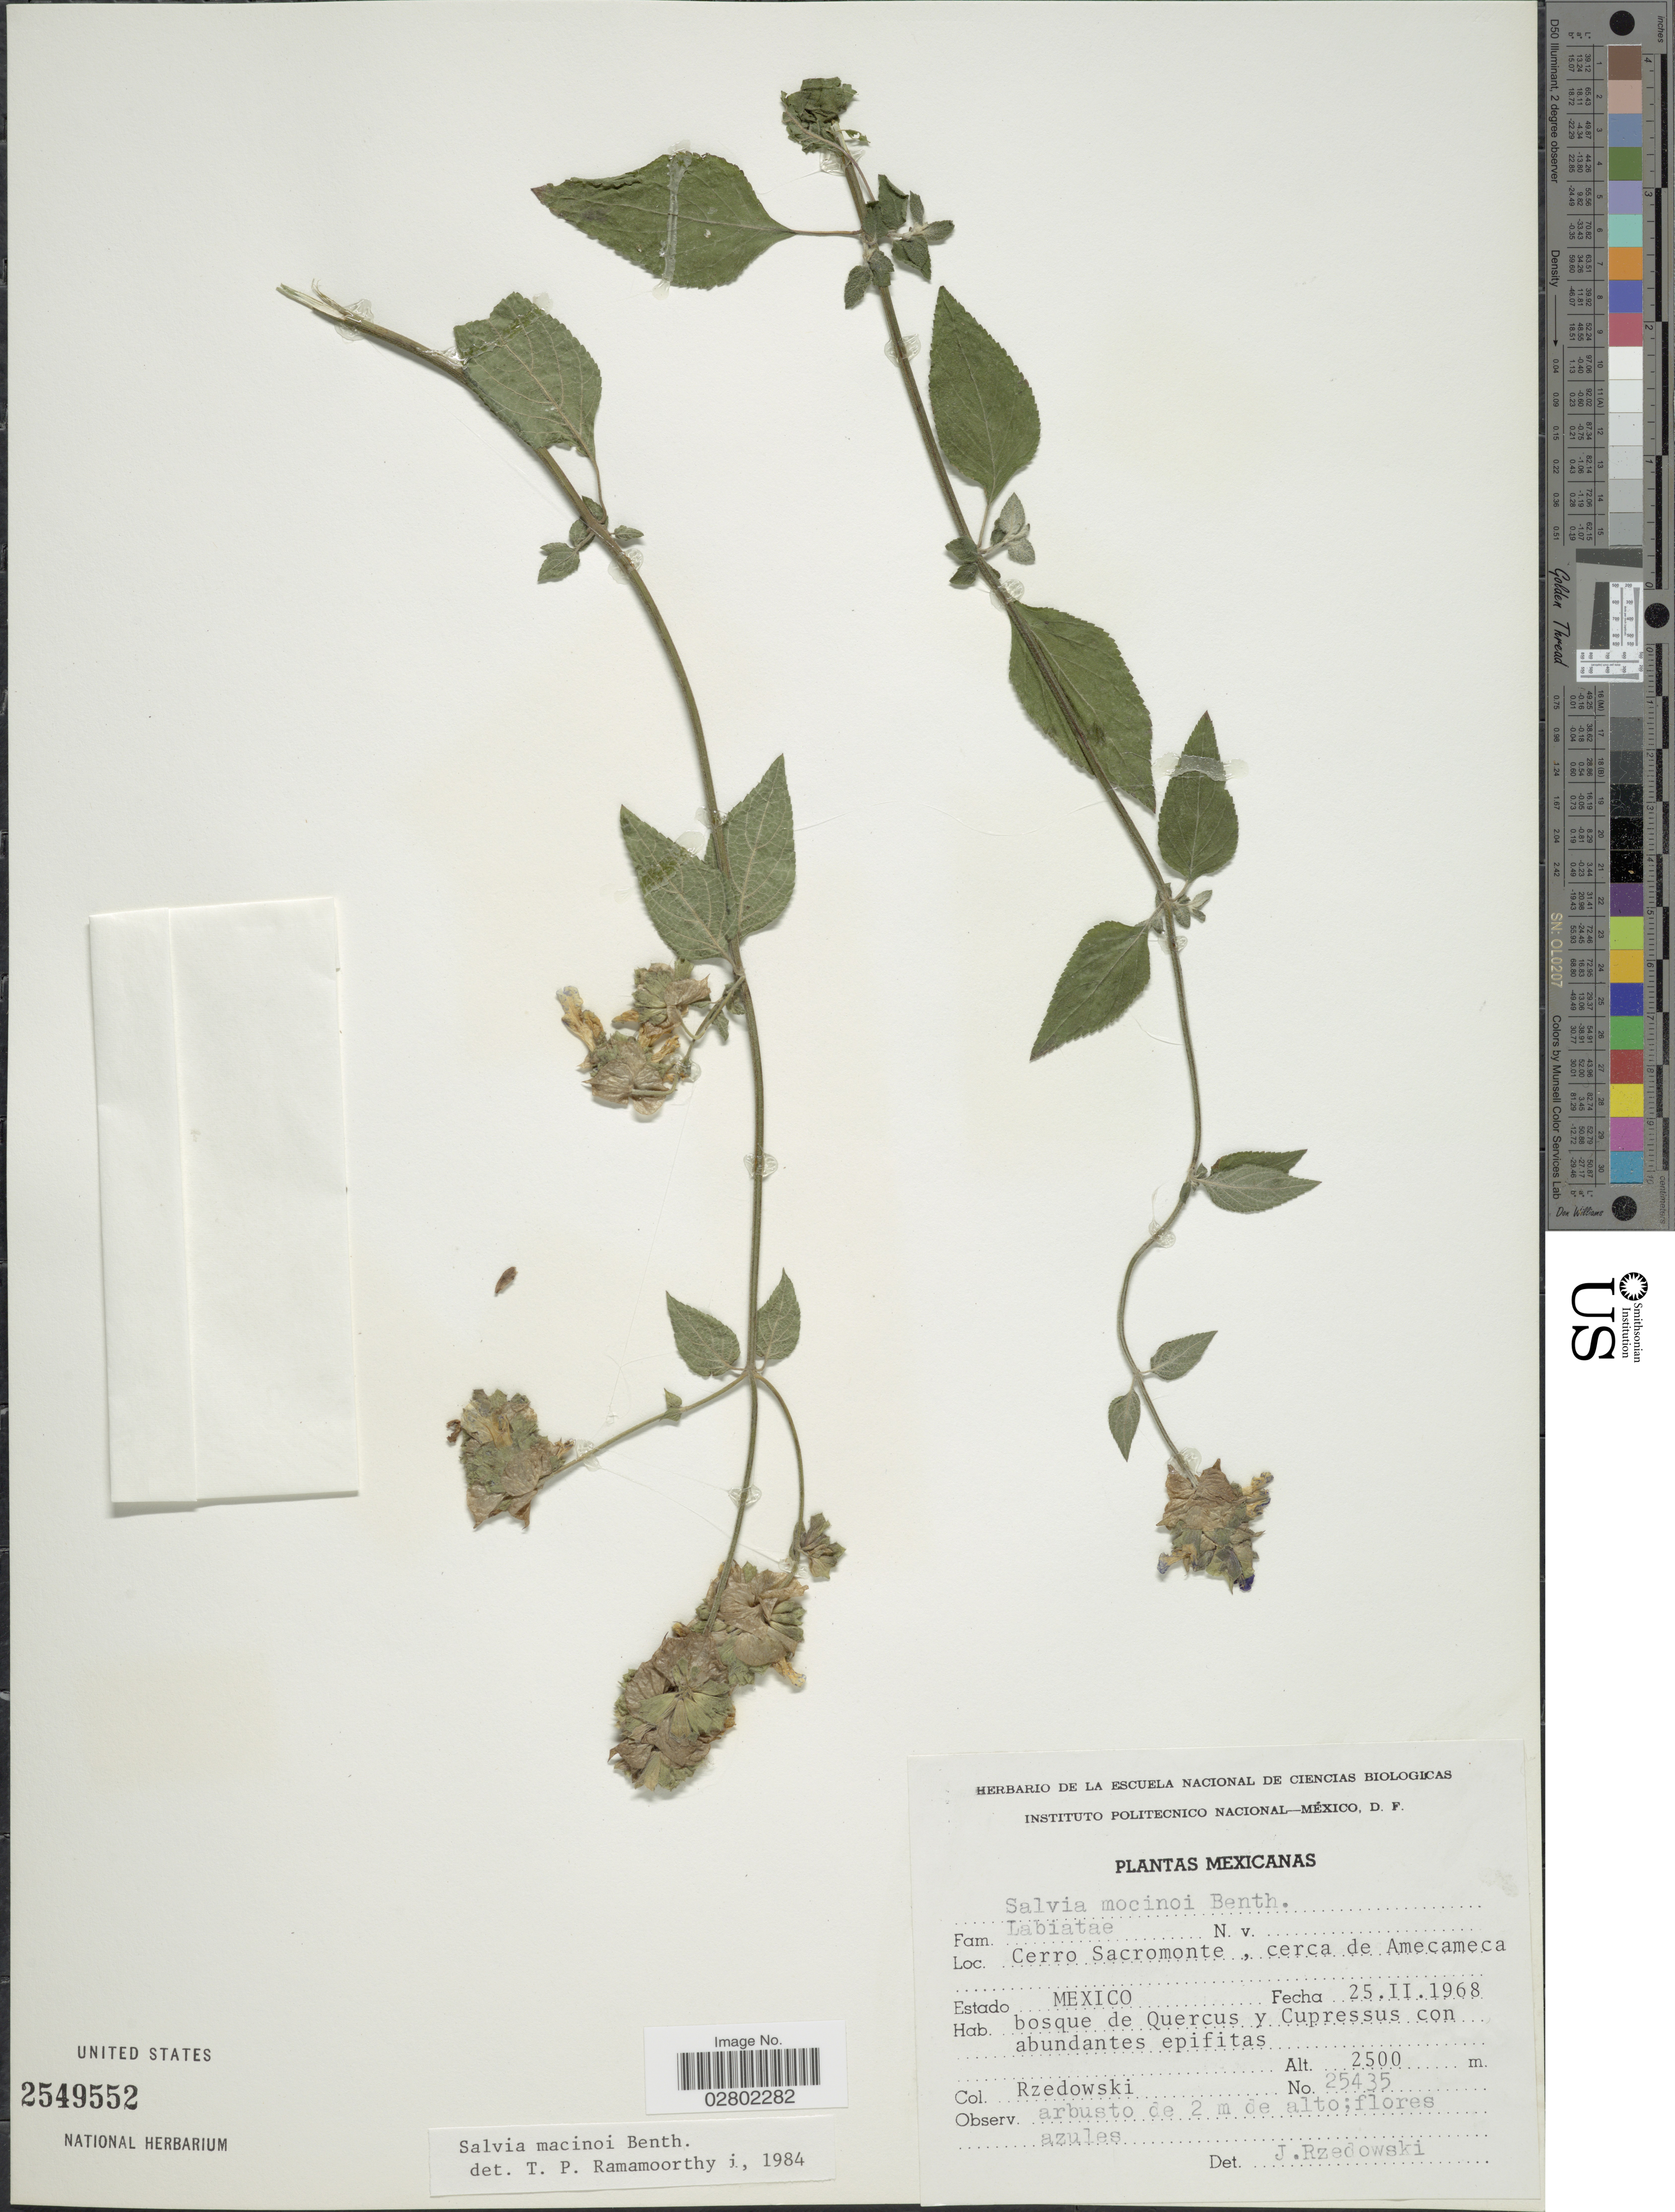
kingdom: Plantae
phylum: Tracheophyta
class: Magnoliopsida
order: Lamiales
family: Lamiaceae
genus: Salvia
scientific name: Salvia mocinoi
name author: Benth.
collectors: Rzedowski, --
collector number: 25435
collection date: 1968-02-25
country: Mexico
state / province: México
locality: Cerro Sacromonte, cerca de Amecameca.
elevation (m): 2500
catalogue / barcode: US 2549552